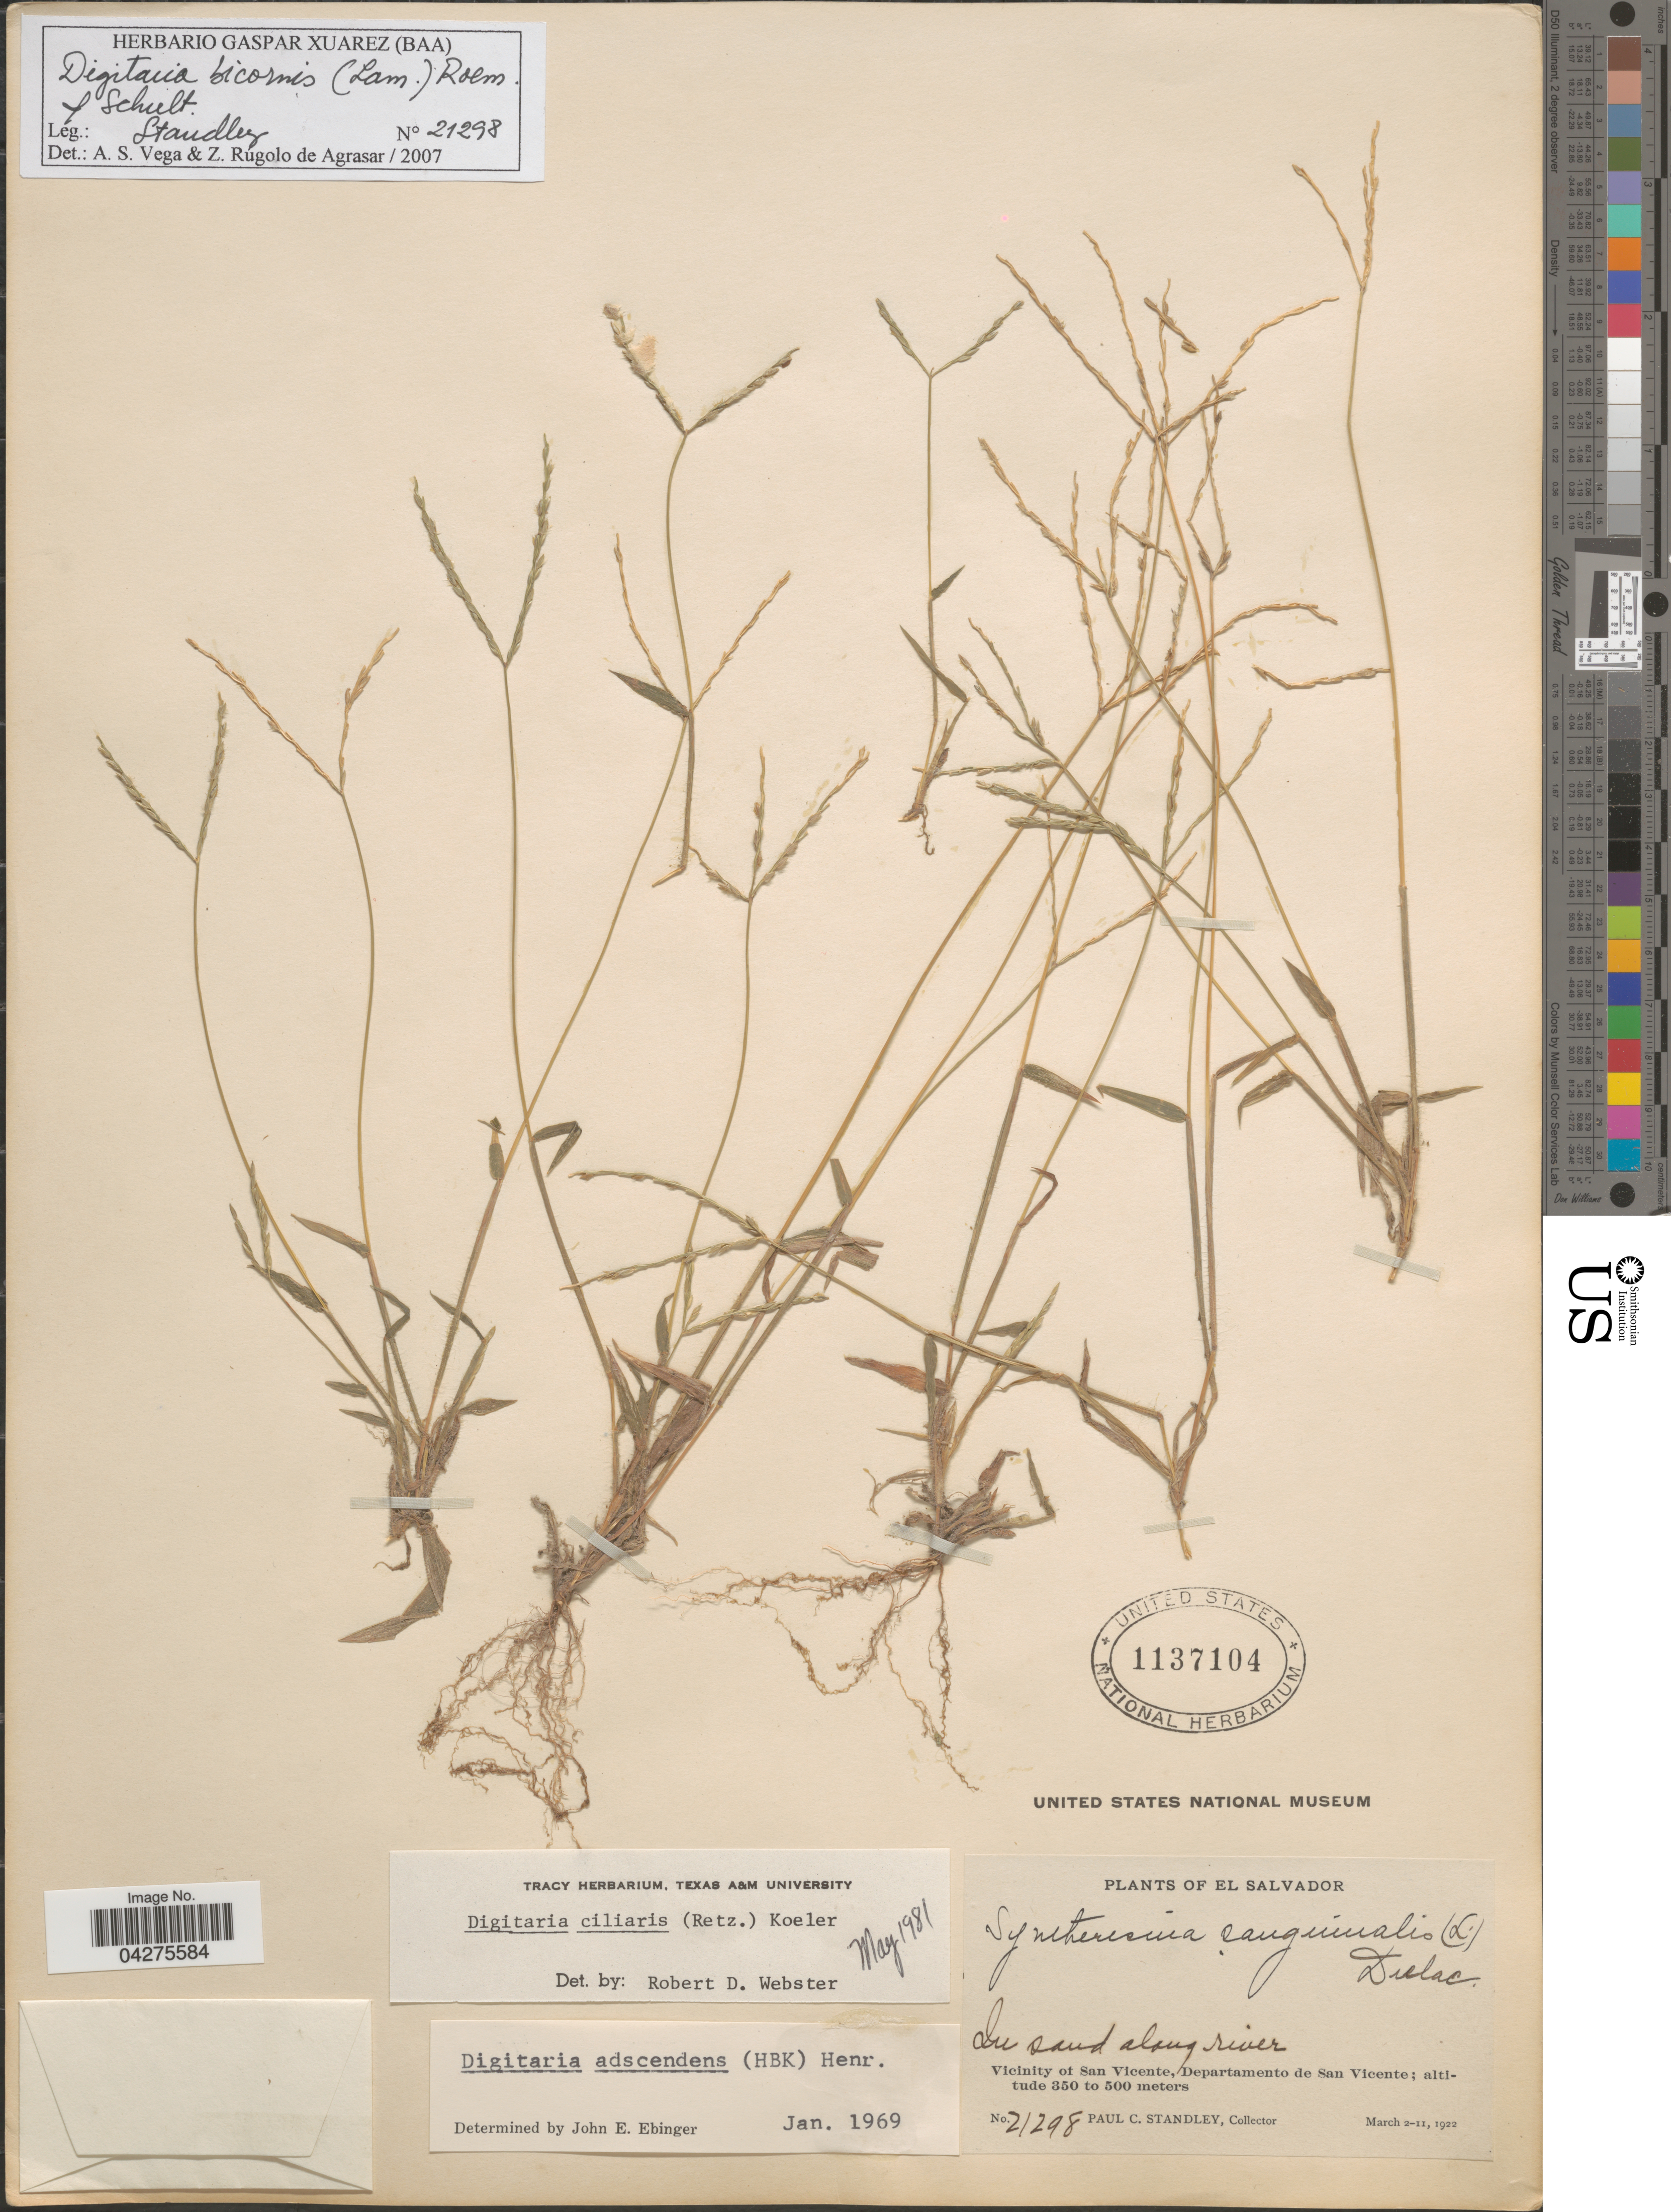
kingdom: Plantae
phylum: Tracheophyta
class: Liliopsida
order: Poales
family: Poaceae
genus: Digitaria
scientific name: Digitaria bicornis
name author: (Lam.) Roem. & Schult.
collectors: P. C. Standley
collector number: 21298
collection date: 1922-03-02/1922-03-11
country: El Salvador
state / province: San Vincente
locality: In sand along river. Vicinity of San Vicente, Departamento de San Vicente.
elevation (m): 350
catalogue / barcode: US 1137104